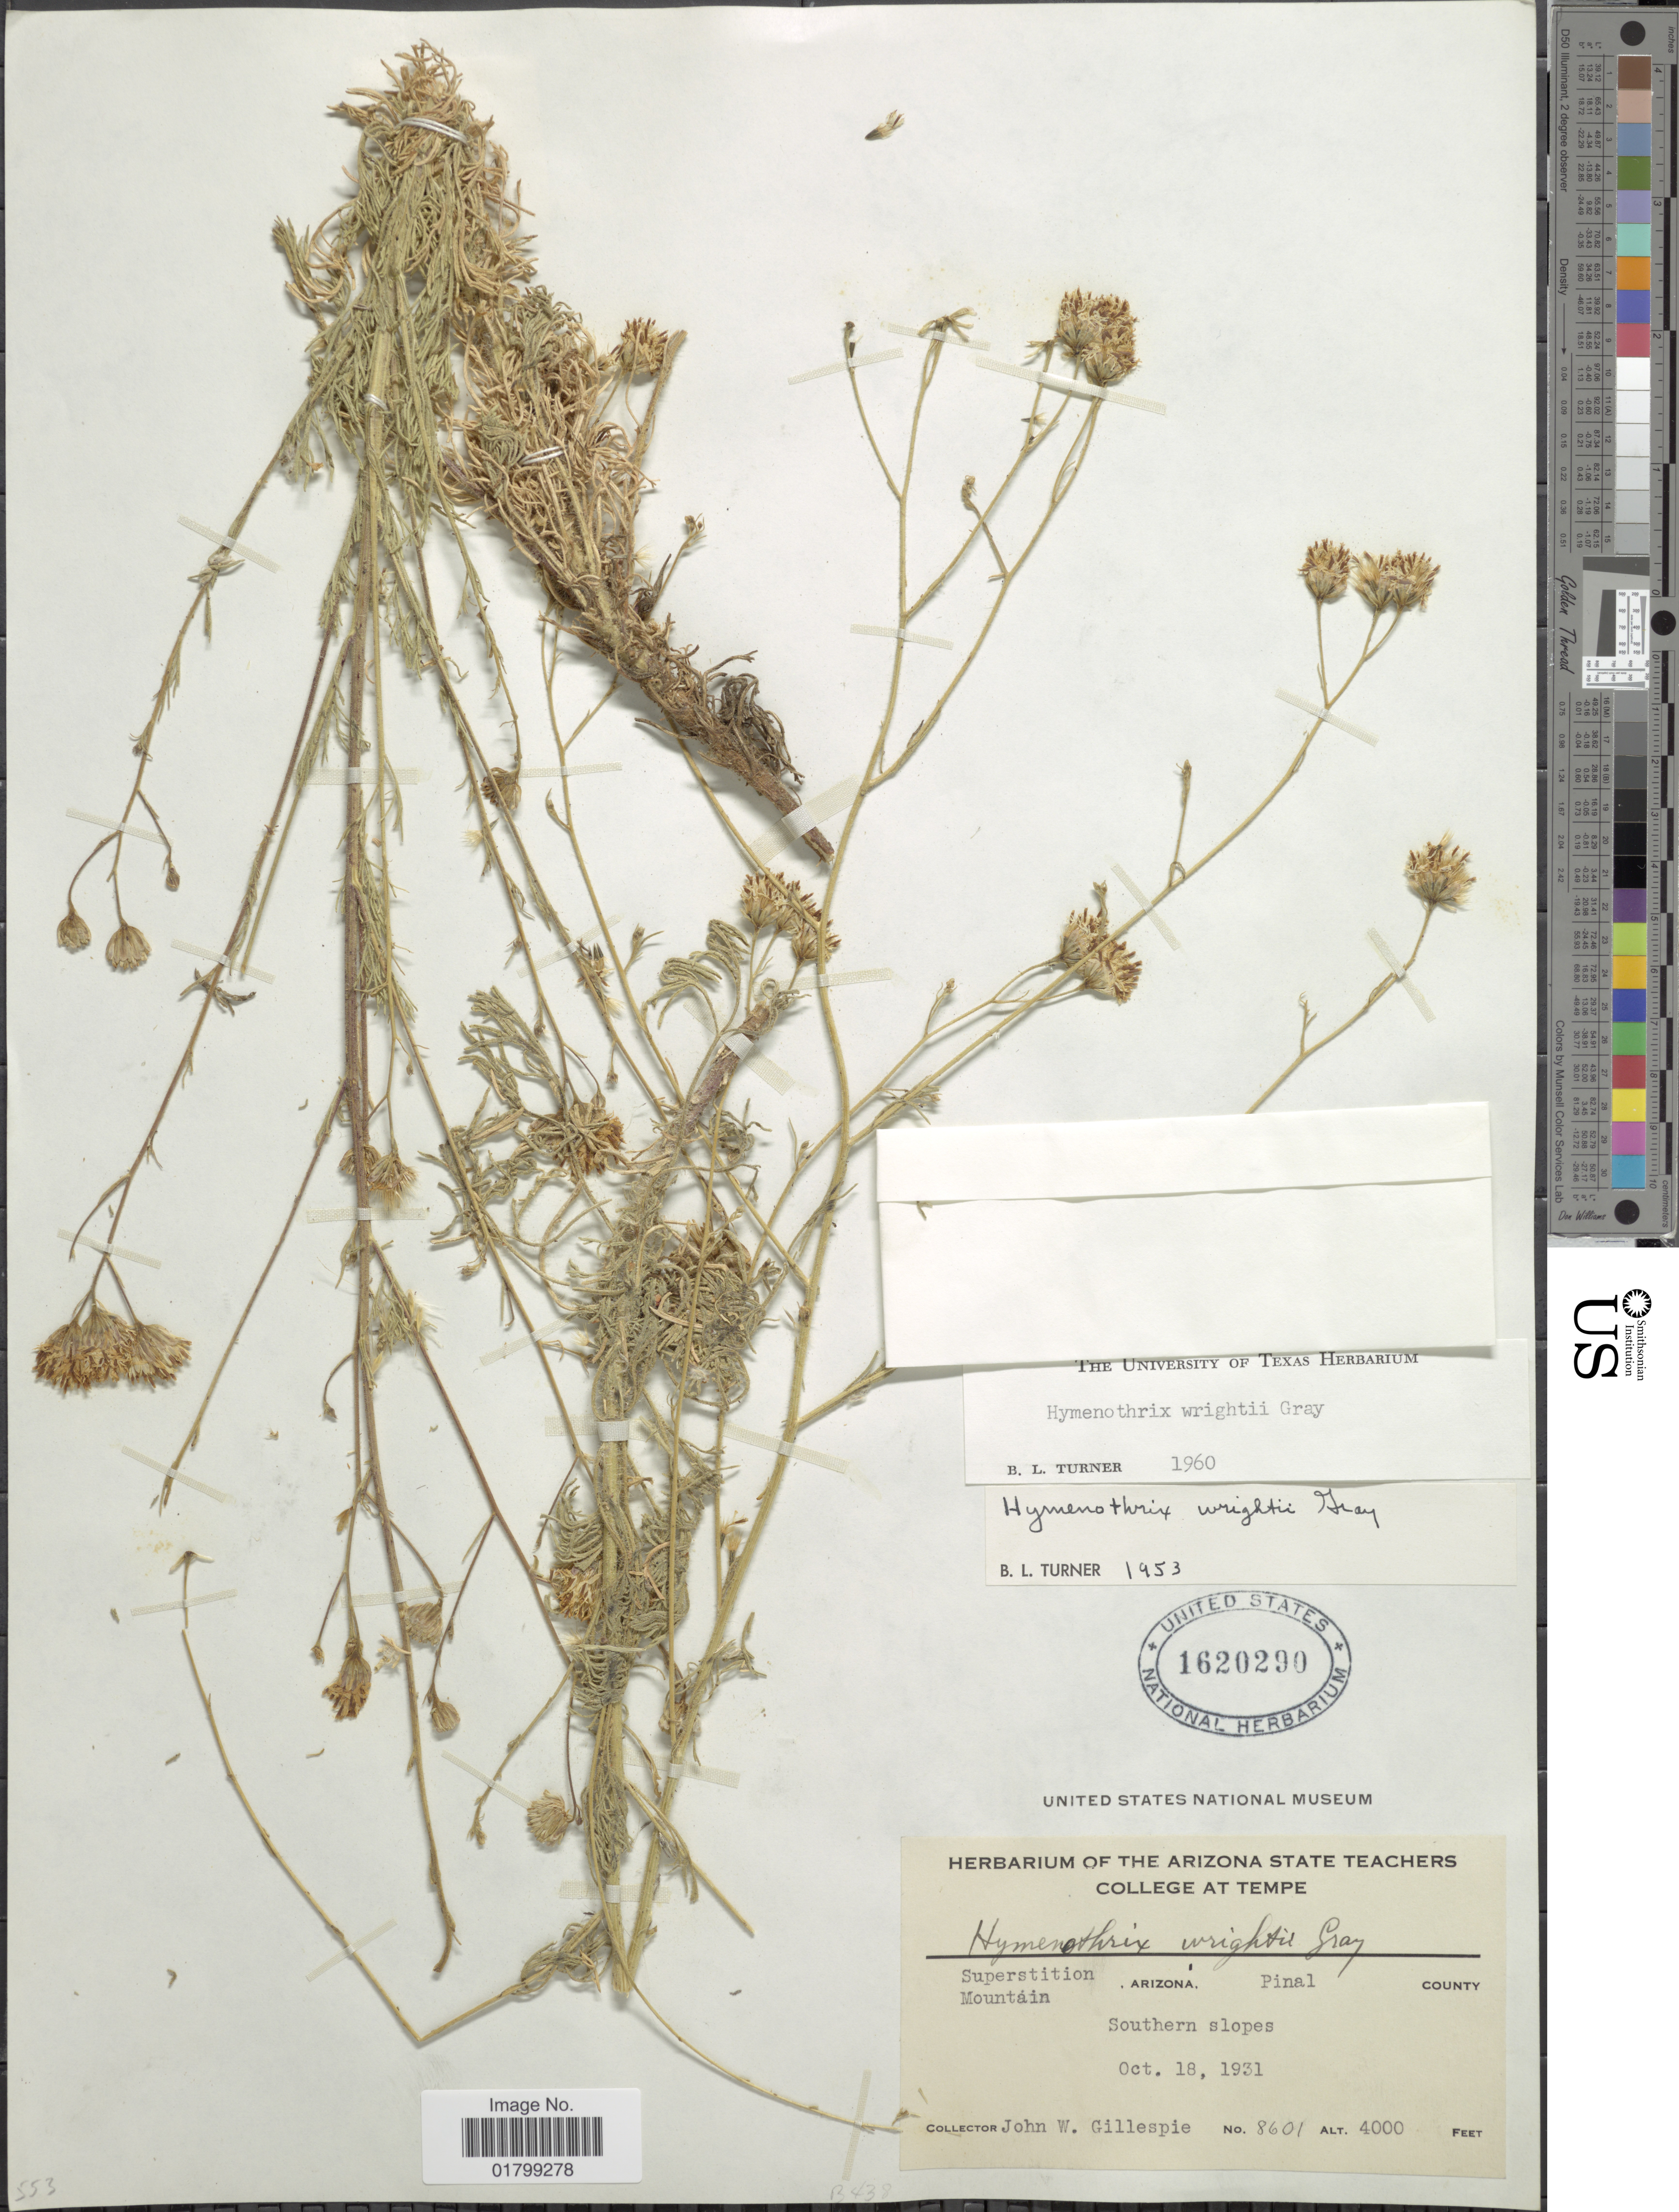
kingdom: Plantae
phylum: Tracheophyta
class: Magnoliopsida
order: Asterales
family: Asteraceae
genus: Hymenothrix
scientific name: Hymenothrix wrightii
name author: A. Gray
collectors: J. W. Gillespie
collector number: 8601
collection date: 1931-10-18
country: United States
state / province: Arizona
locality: Superstition Mountain, Pinal County, Southern slopes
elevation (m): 1219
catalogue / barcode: US 1620290